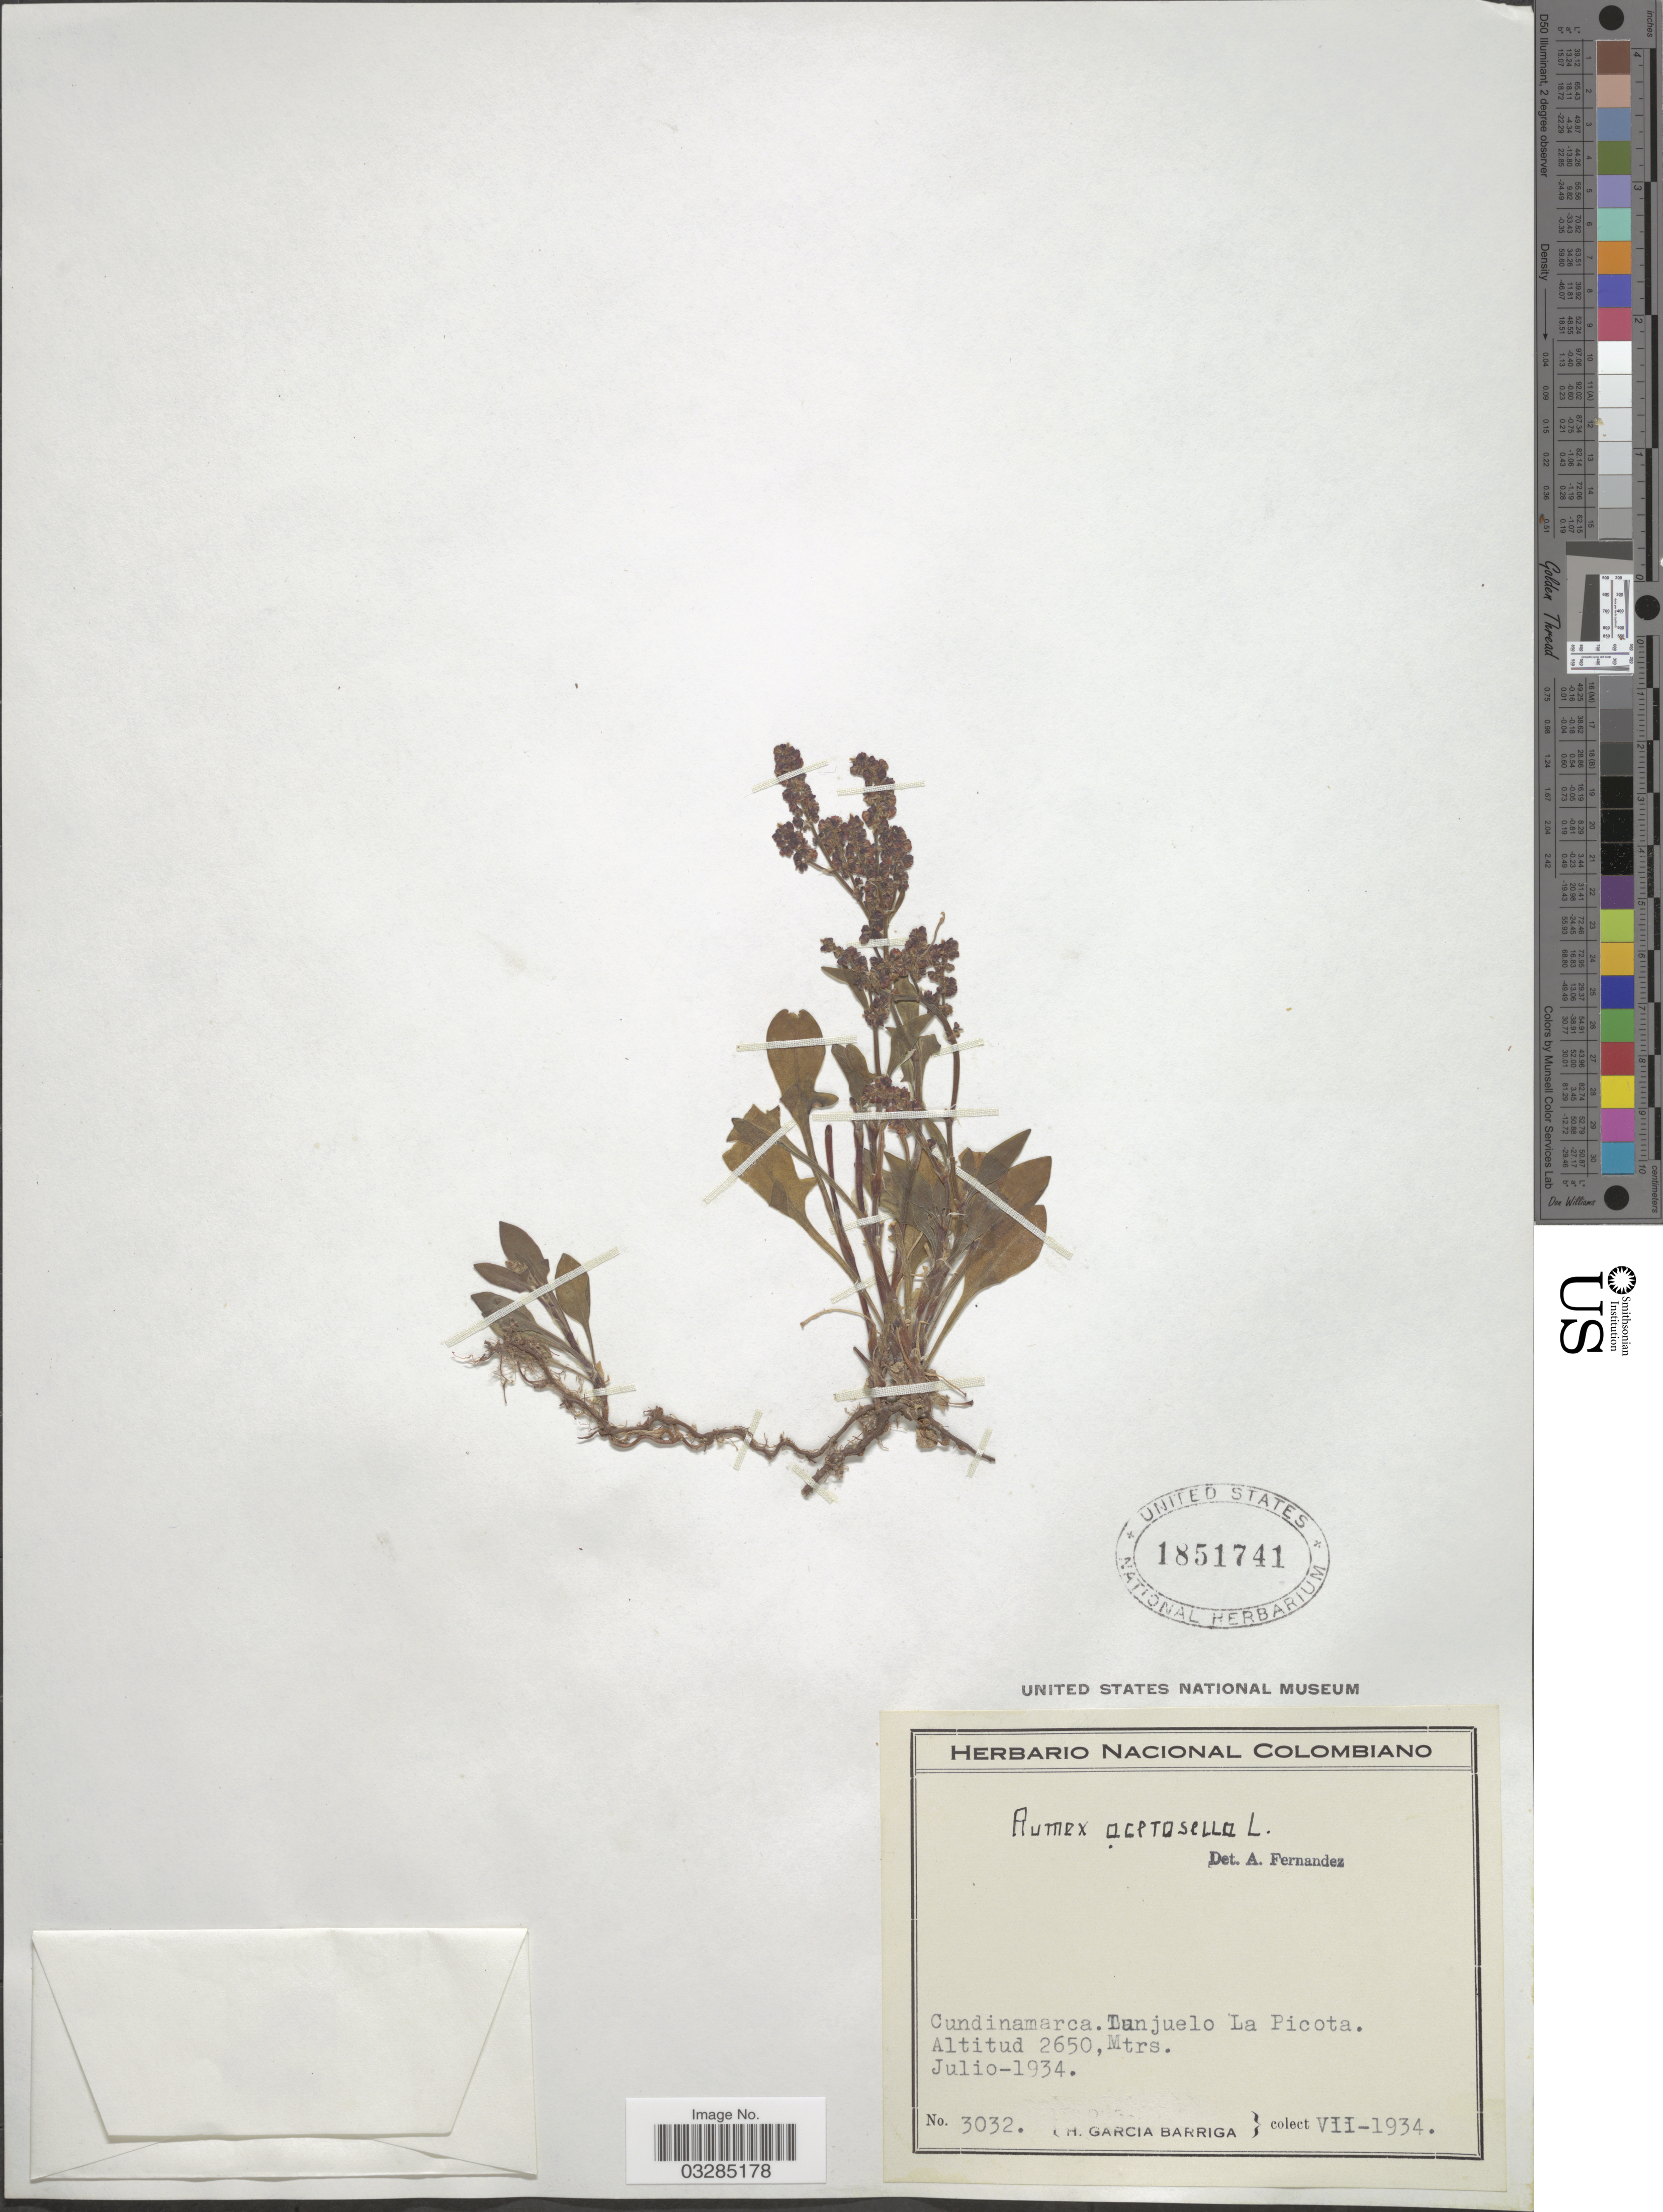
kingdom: Plantae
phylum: Tracheophyta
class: Magnoliopsida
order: Caryophyllales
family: Polygonaceae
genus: Rumex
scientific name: Rumex acetosella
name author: L.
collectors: H. García Barriga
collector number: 3032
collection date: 1934-07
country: Colombia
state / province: Cundinamarca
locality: Tunjuelo La Picota.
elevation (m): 2650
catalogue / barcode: US 1851741